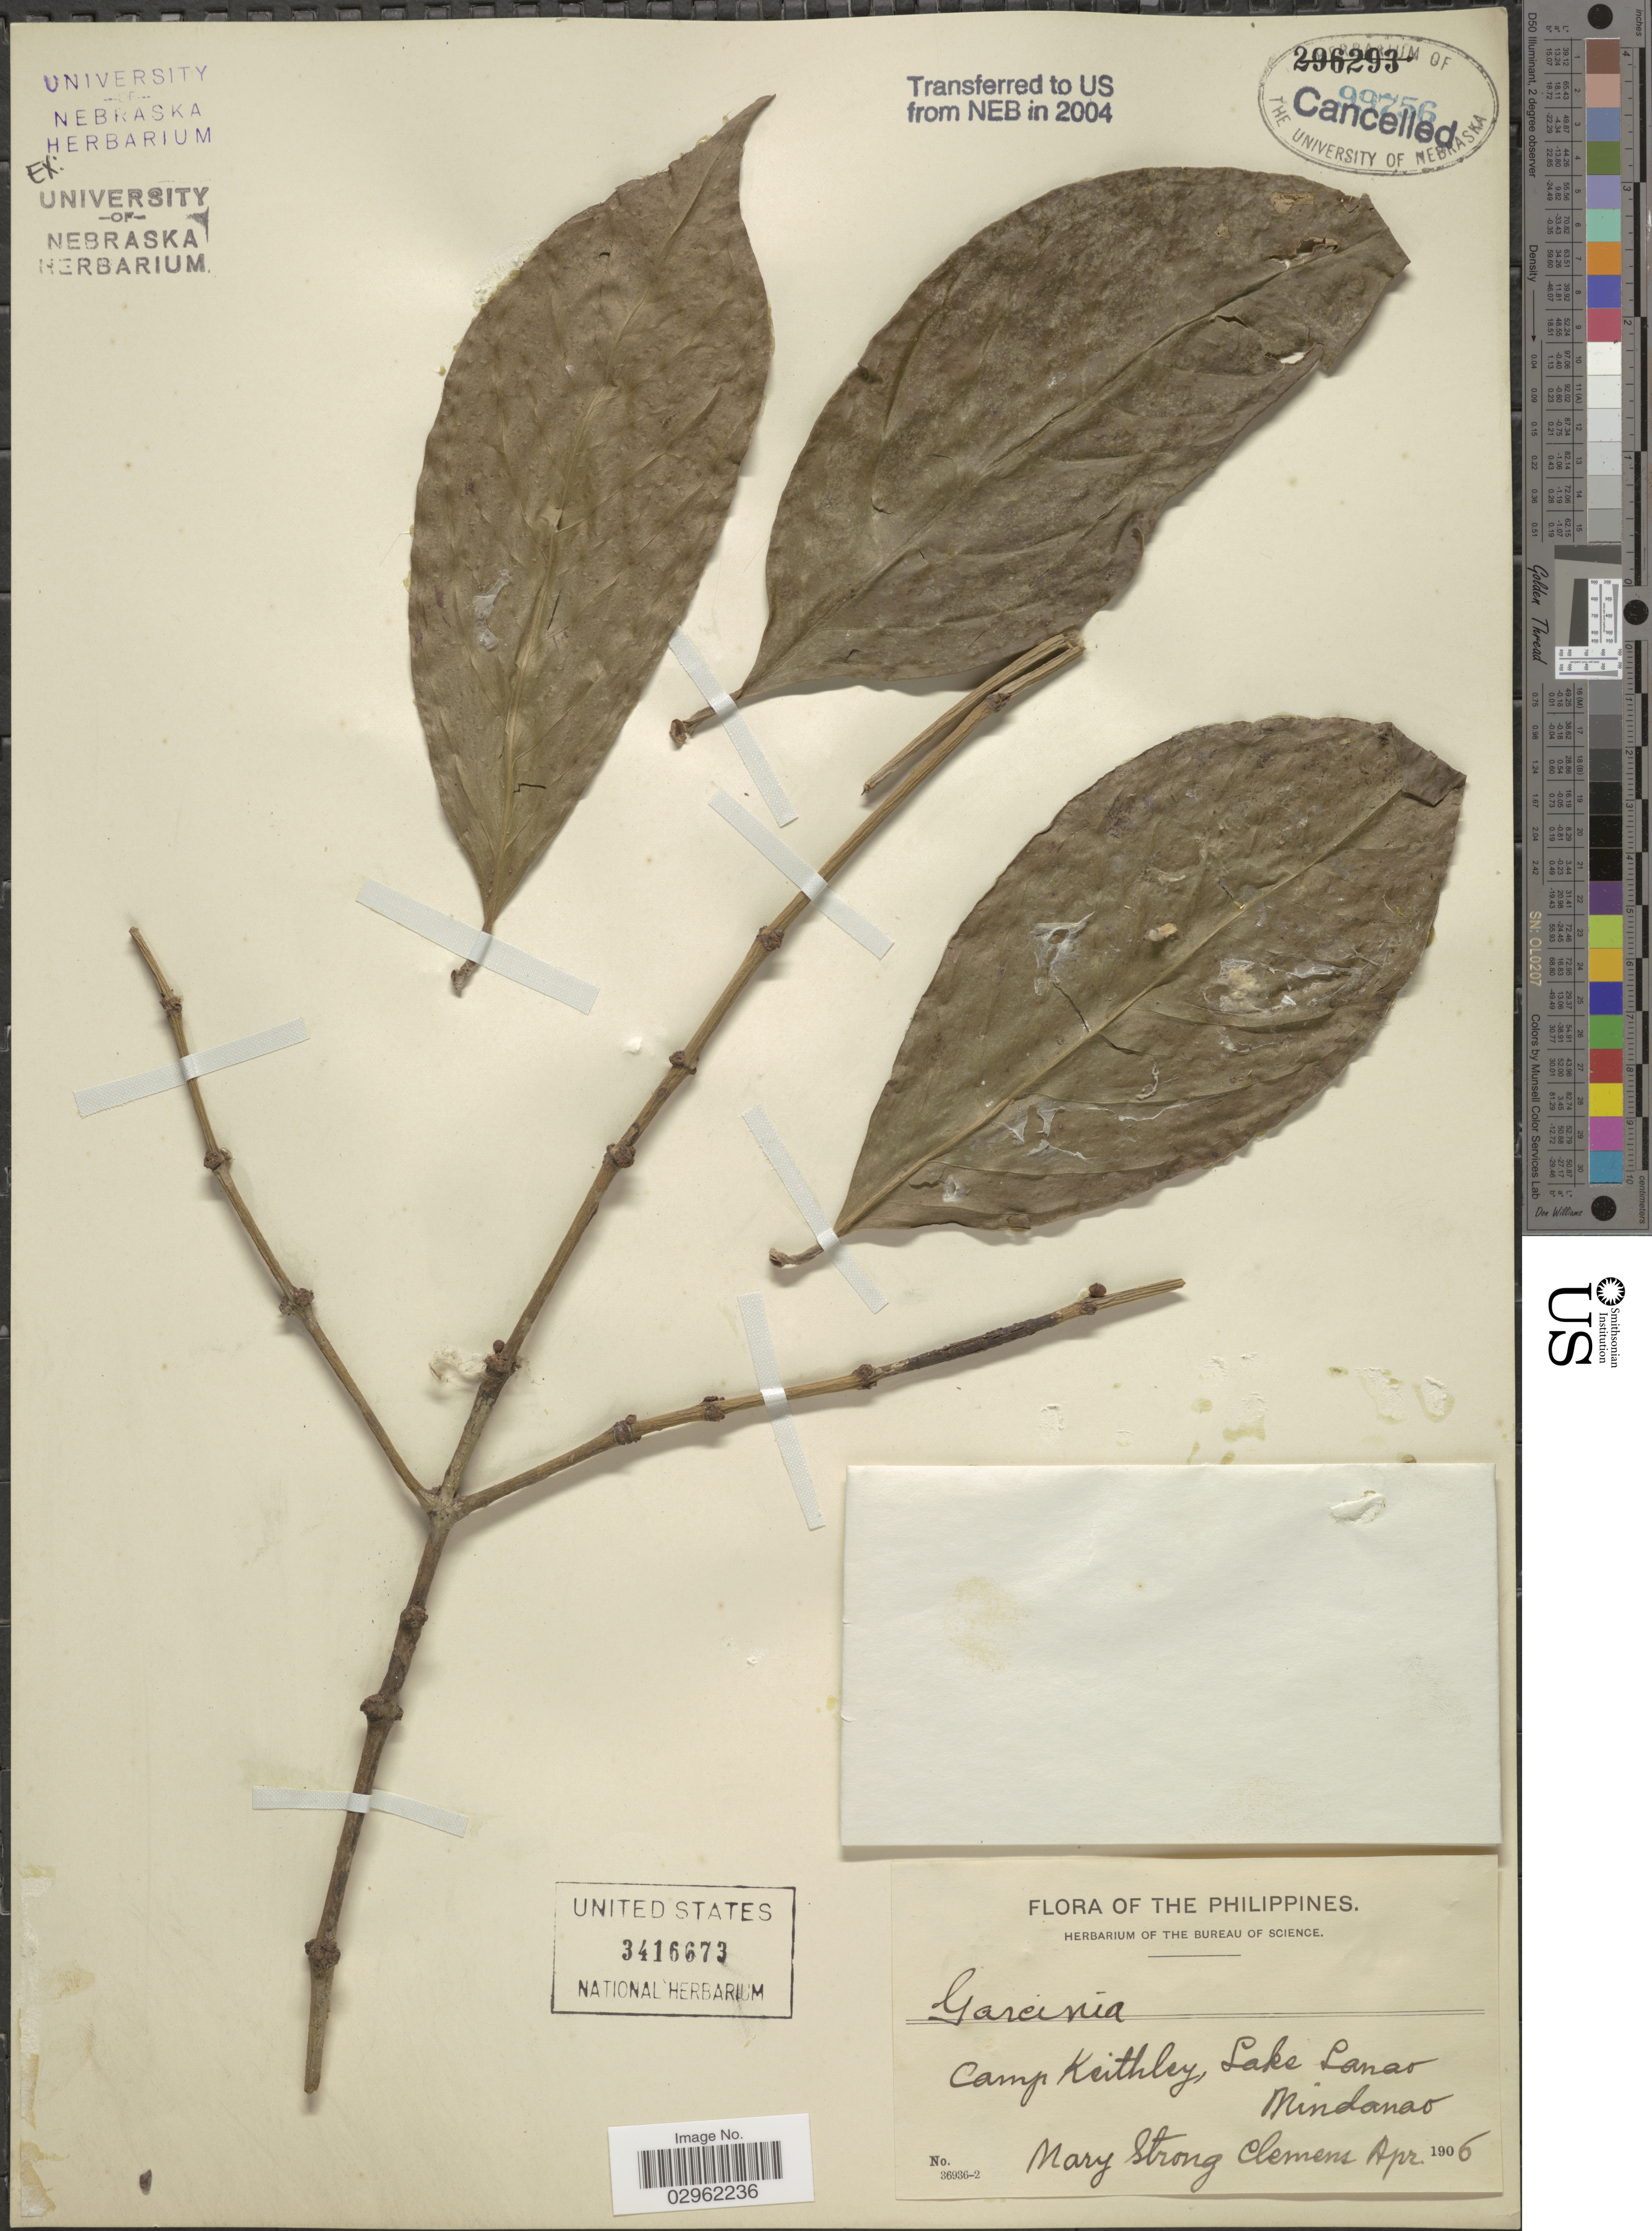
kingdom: Plantae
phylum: Tracheophyta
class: Magnoliopsida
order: Malpighiales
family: Clusiaceae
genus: Garcinia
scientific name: Garcinia sp.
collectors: M. S. Clemens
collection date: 1906-04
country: Philippines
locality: Camp Keithley, Lake Lanao, Mindanao.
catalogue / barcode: US 3416673